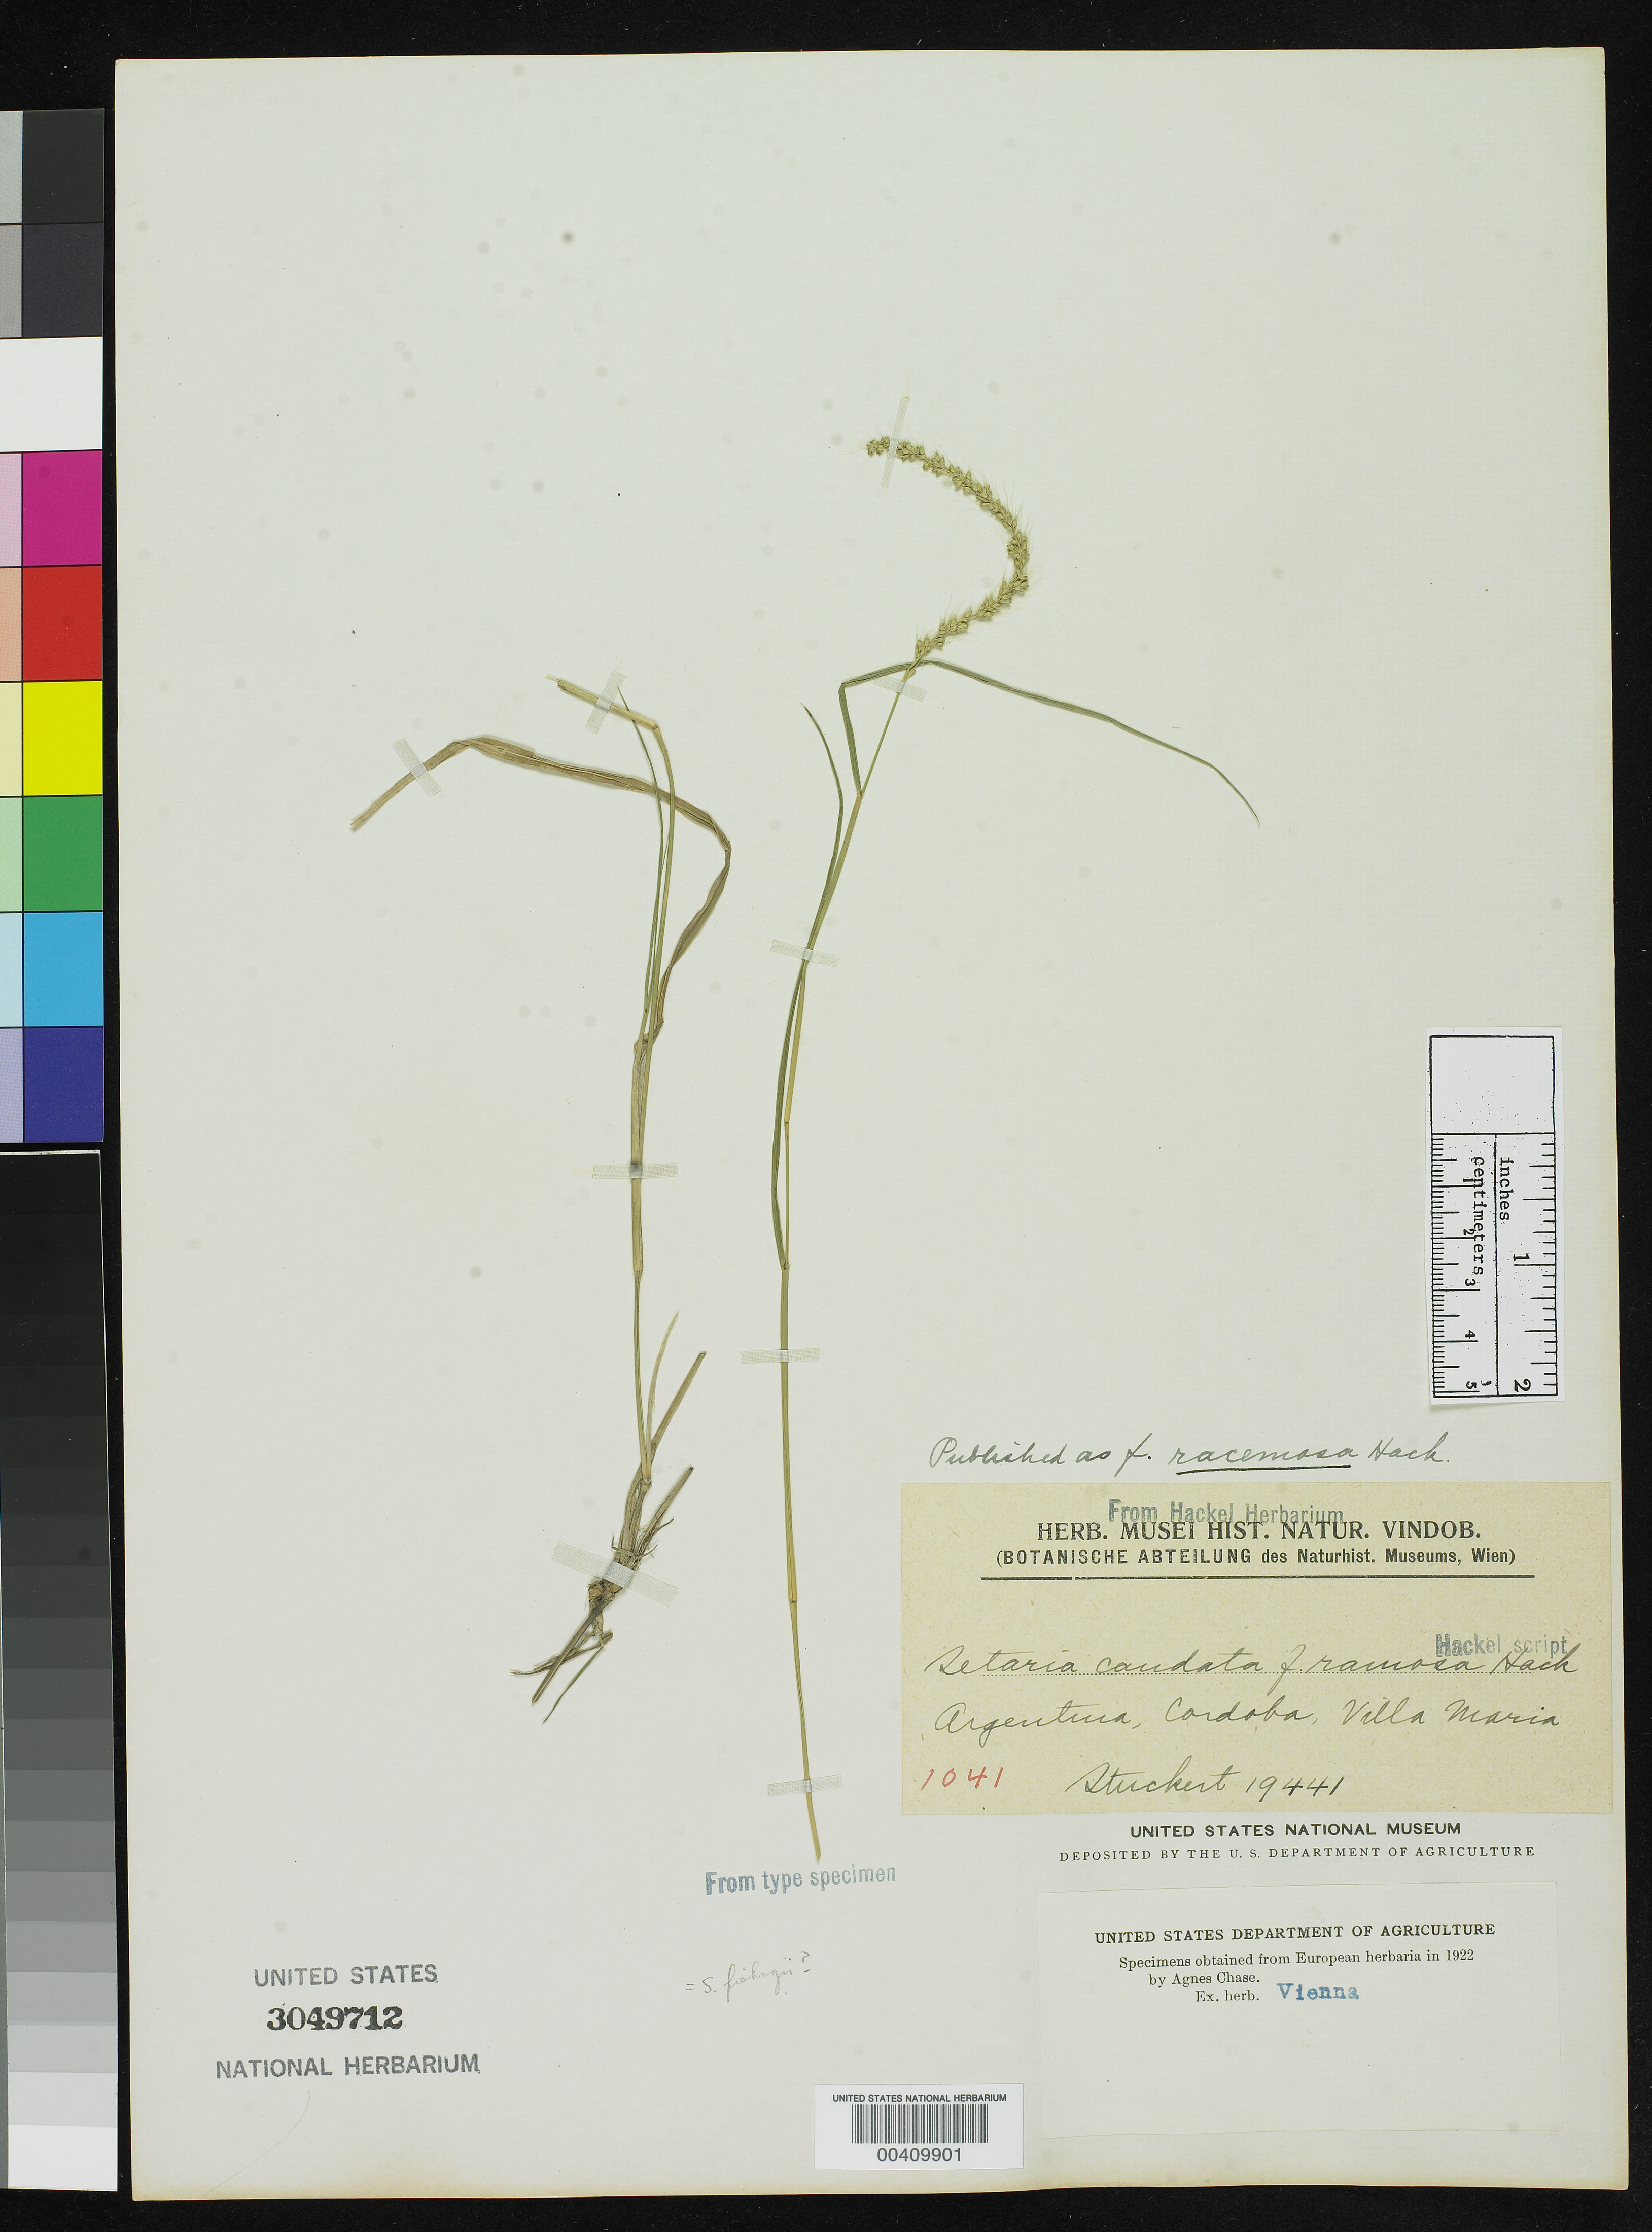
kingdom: Plantae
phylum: Tracheophyta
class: Liliopsida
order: Poales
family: Poaceae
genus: Setaria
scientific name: Setaria caudata f. racemosa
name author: Hack. in Stuck.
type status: Type Fragment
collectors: T. Stuckert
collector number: Herb. Arg. 19441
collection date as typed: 08 Dec 1908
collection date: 1908-12-08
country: Argentina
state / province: Córdoba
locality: Villa Maria.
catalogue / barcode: US 3049712